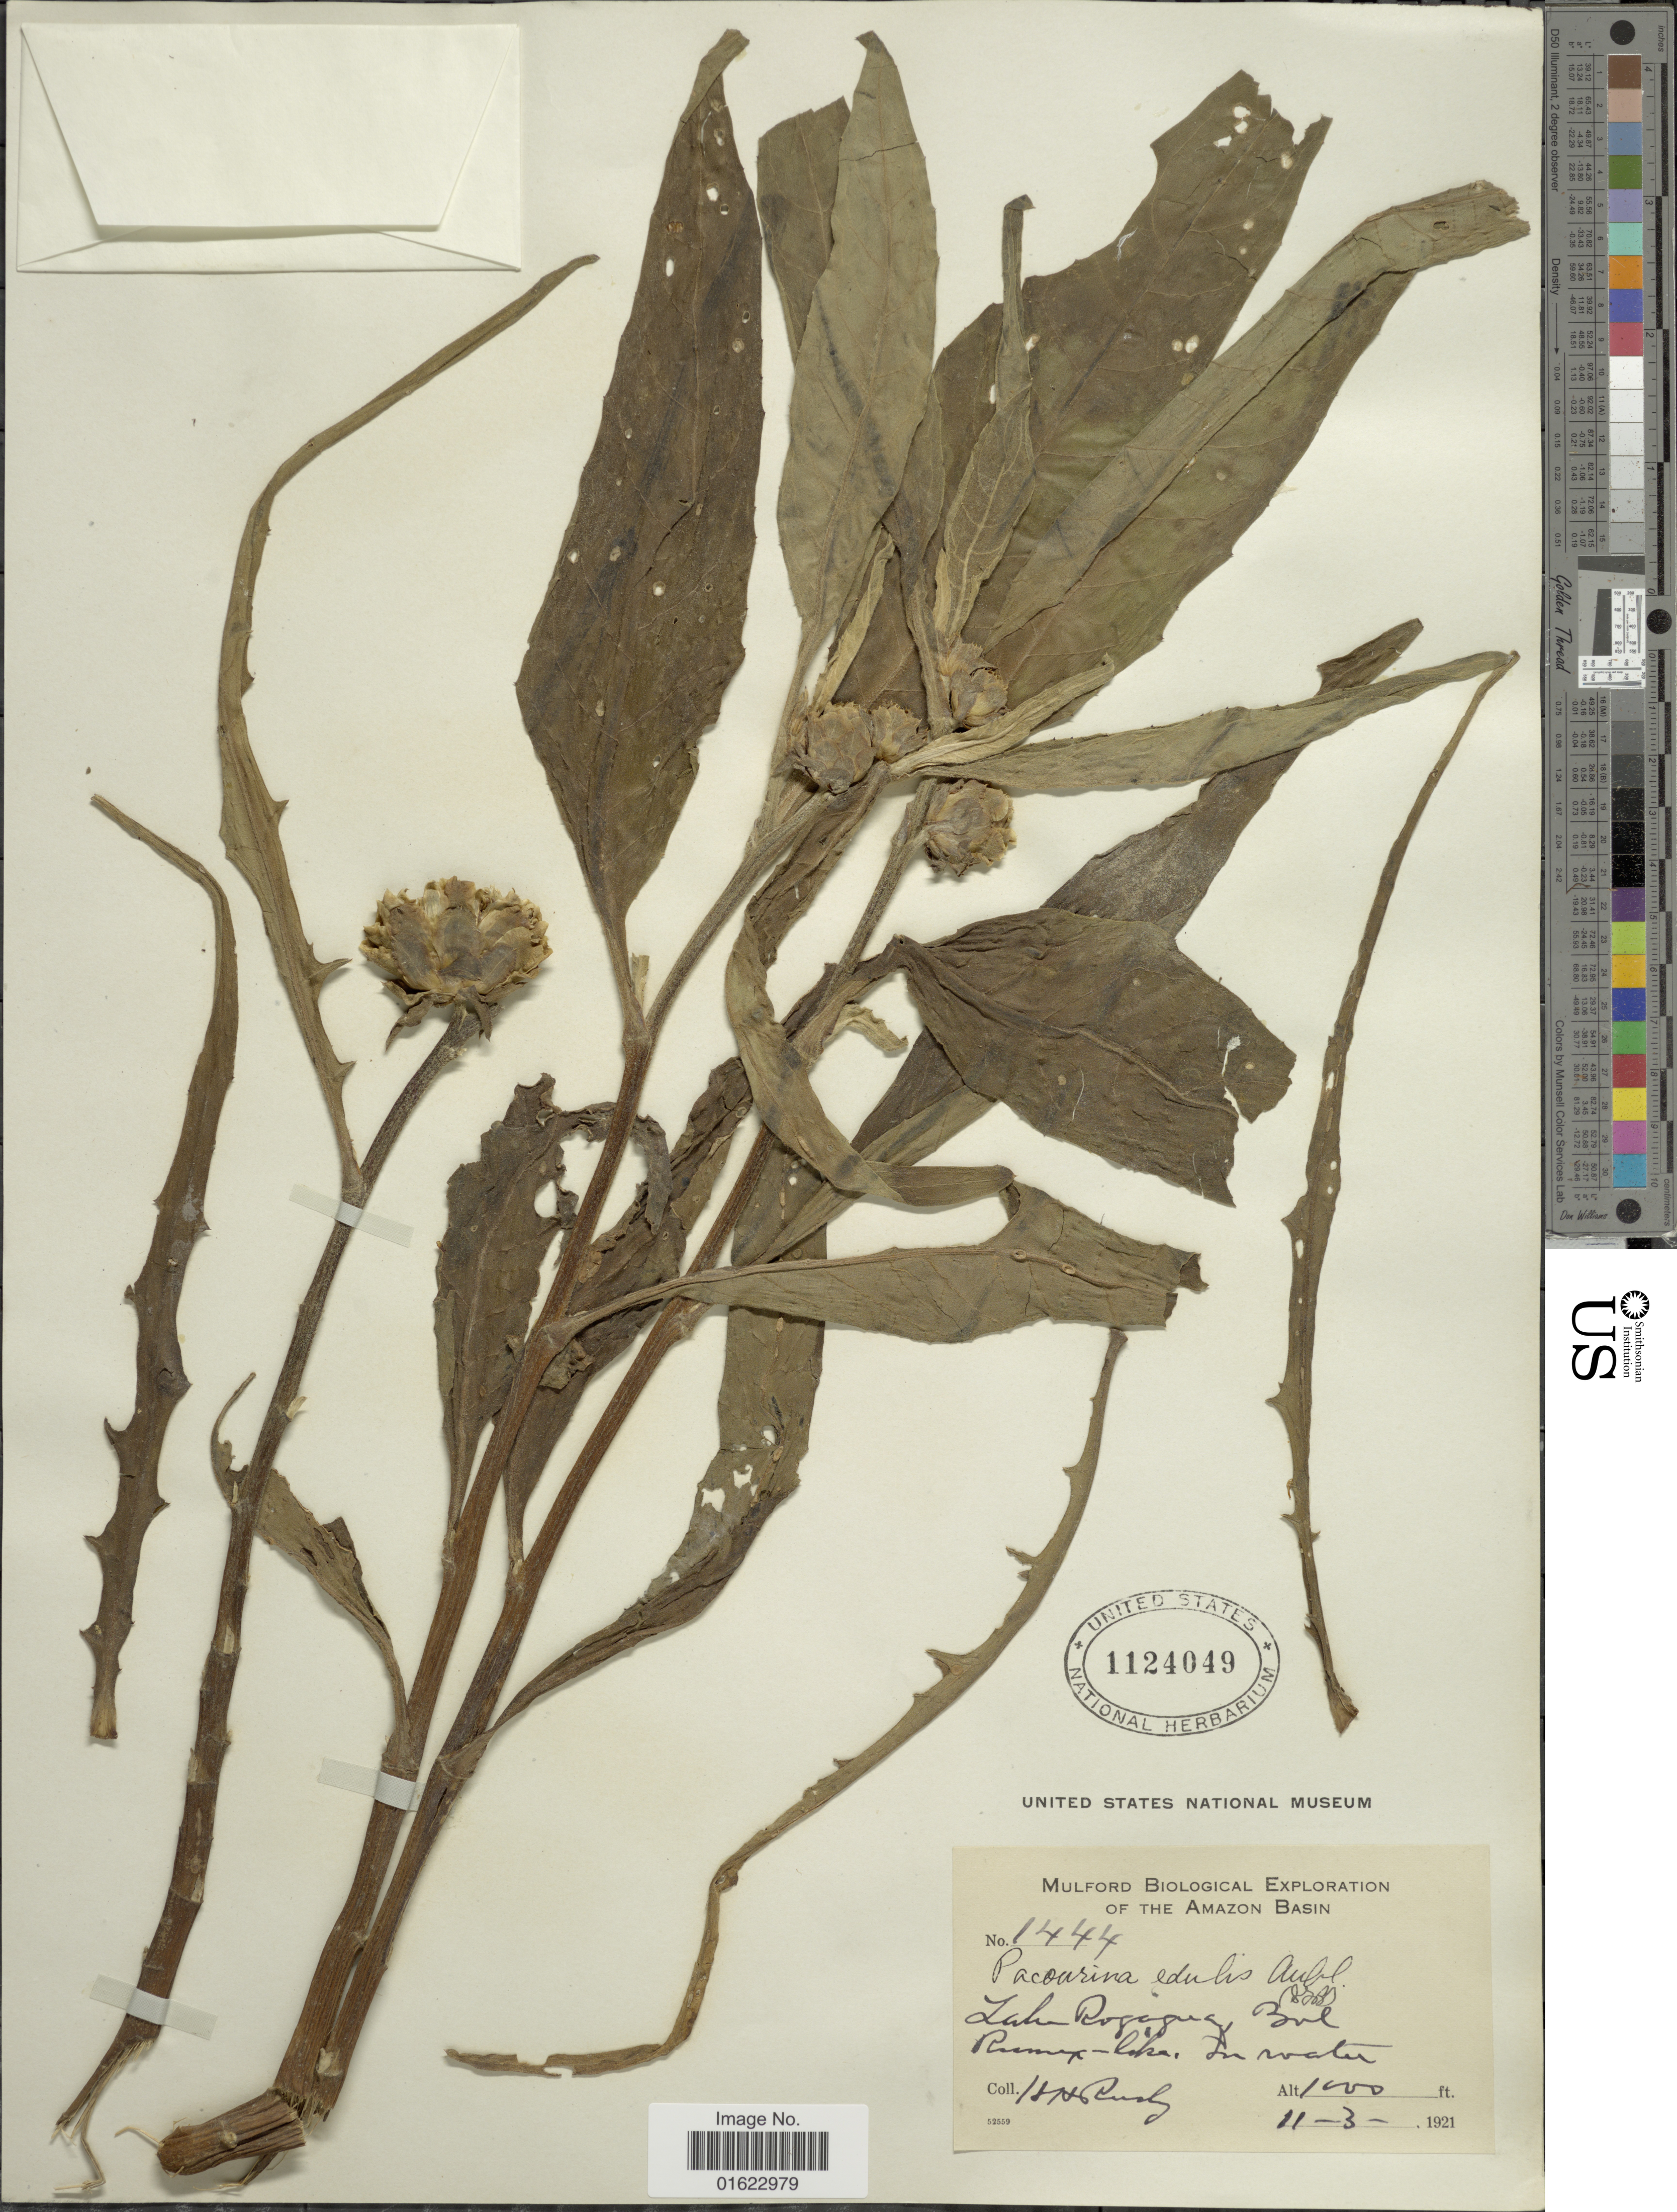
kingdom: Plantae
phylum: Tracheophyta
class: Magnoliopsida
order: Asterales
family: Asteraceae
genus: Pacourina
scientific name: Pacourina edulis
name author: Aubl.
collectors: H. H. Rusby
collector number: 1444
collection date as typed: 11-2-1921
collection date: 1921-11-02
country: Bolivia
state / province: Beni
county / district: José Ballivián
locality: Lake Rogagua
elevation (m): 305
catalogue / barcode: US 1124049